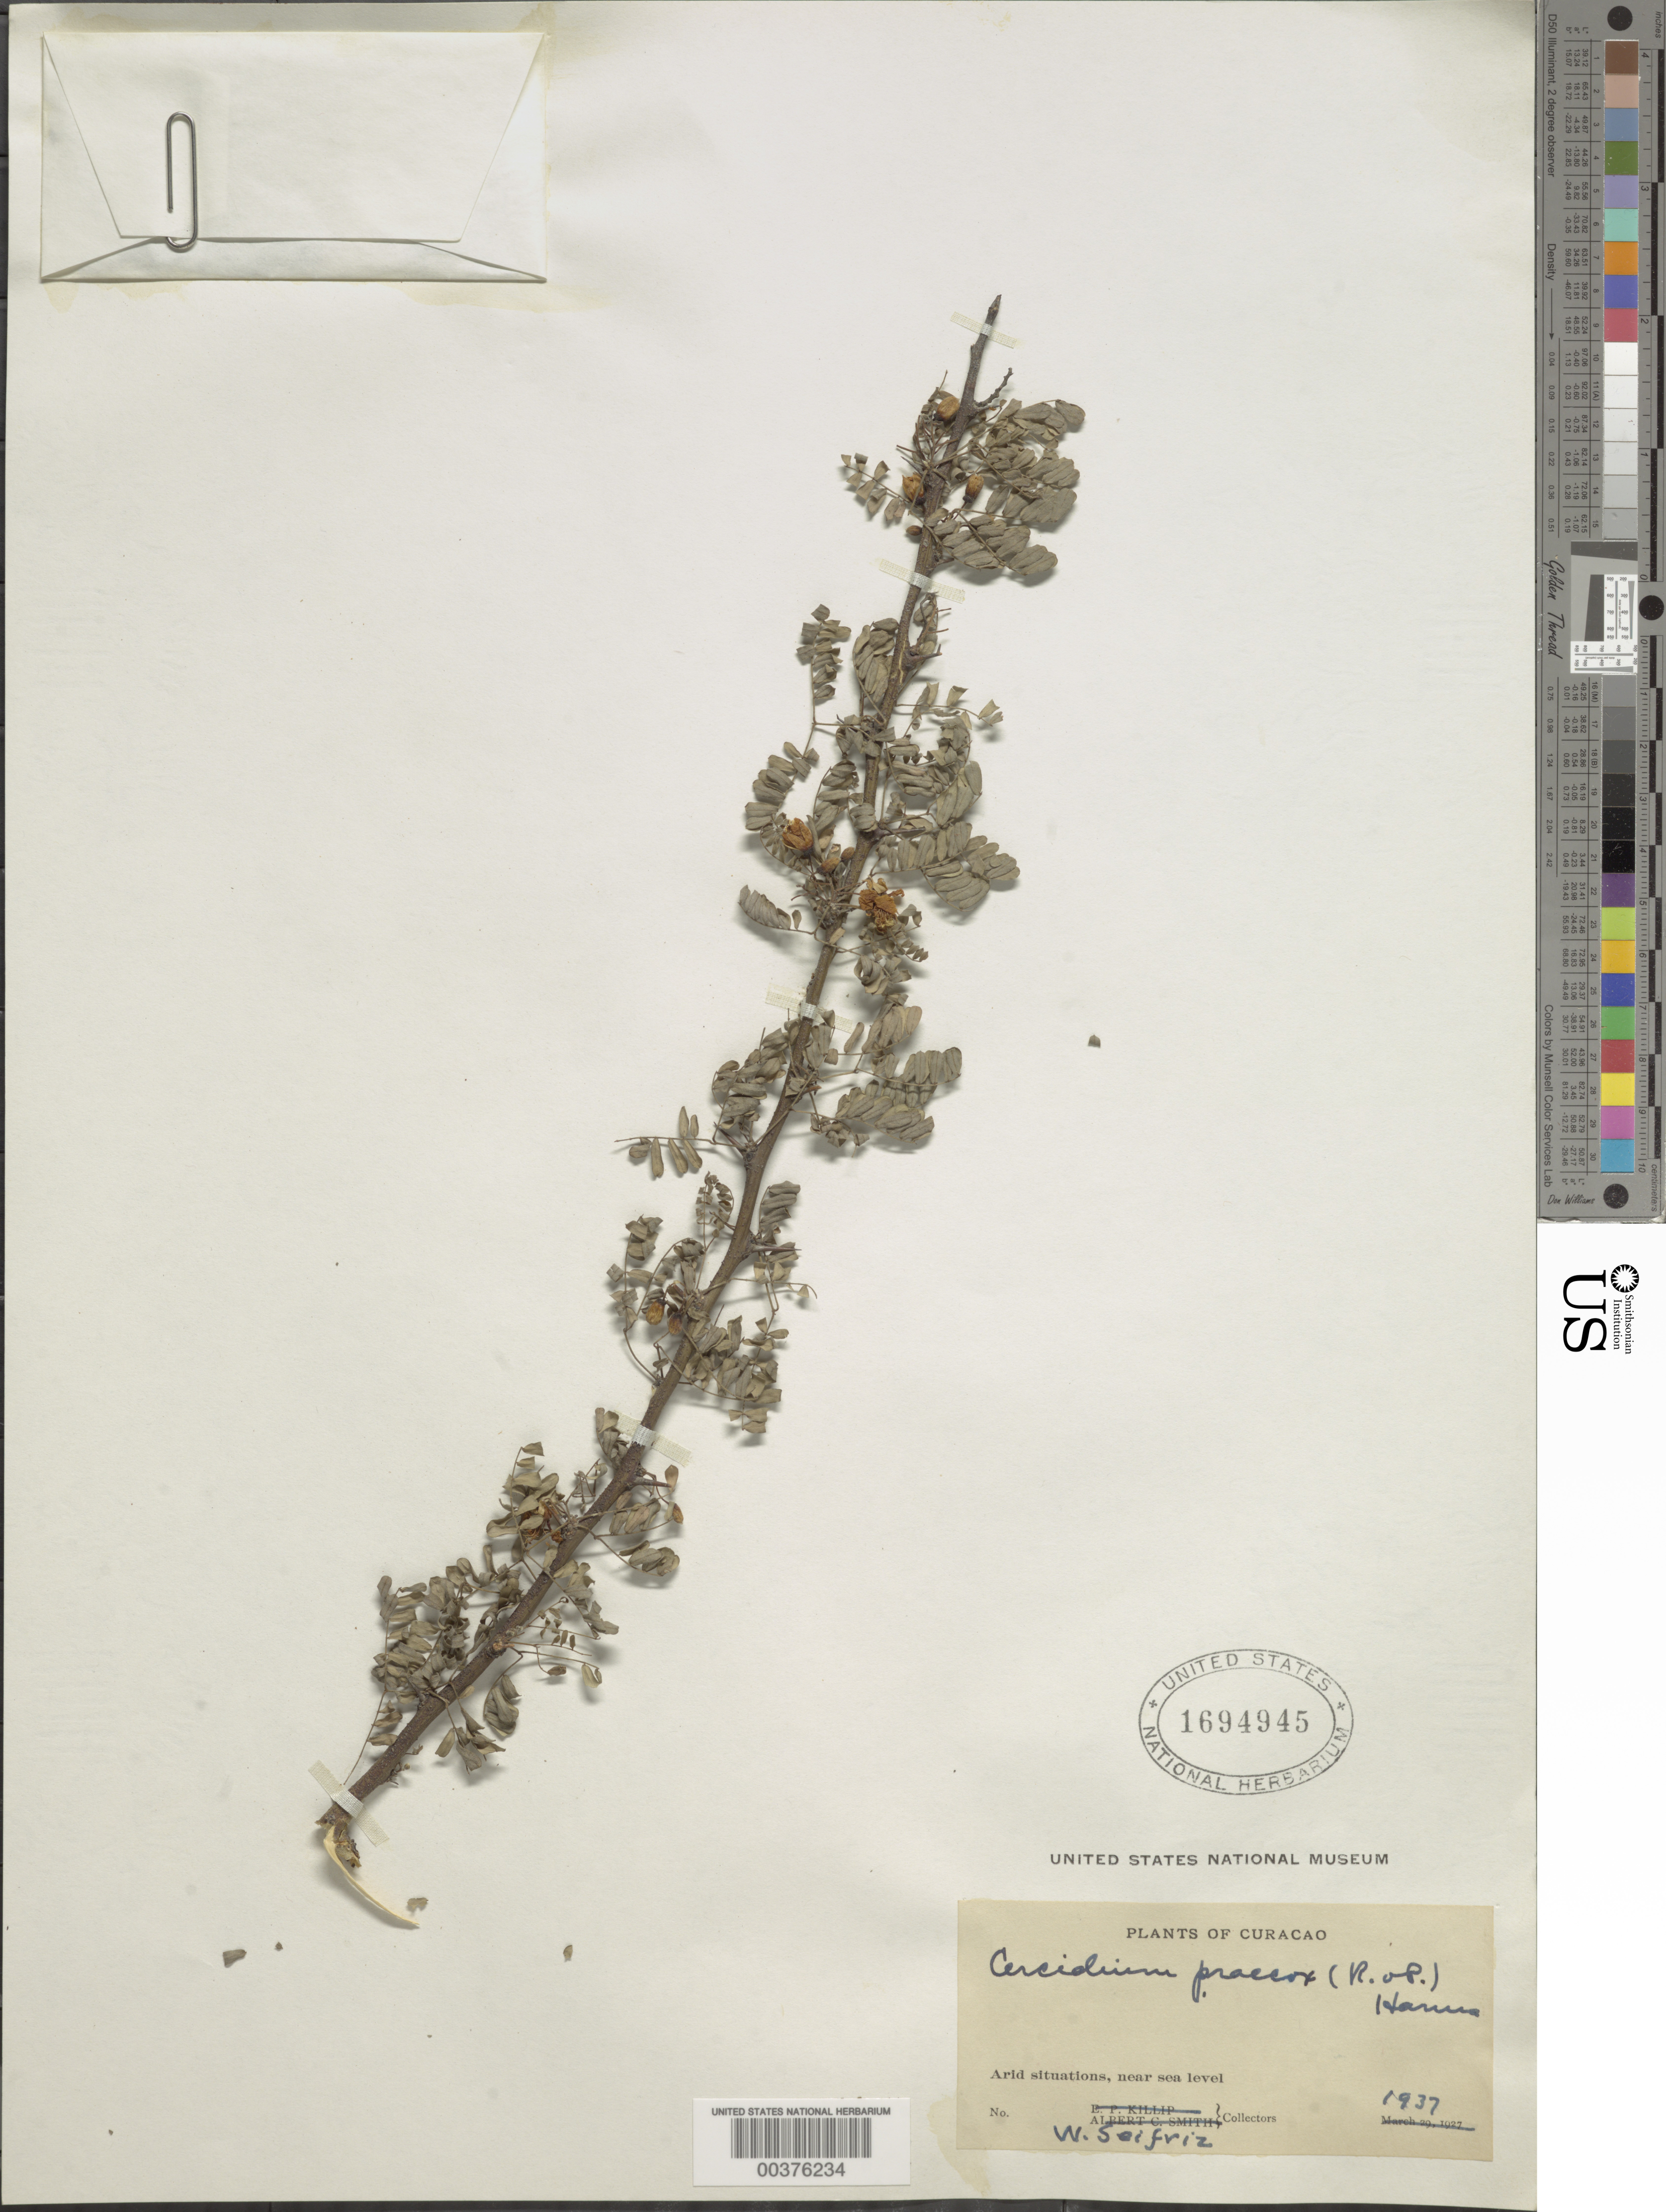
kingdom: Plantae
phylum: Tracheophyta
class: Magnoliopsida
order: Fabales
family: Fabaceae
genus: Parkinsonia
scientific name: Parkinsonia praecox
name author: (Ruiz & Pav.) J.E. Hawkins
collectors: W. Seifriz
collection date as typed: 1937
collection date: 1937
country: Curaçao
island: Curaçao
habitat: Arid situations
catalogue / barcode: US 1694945